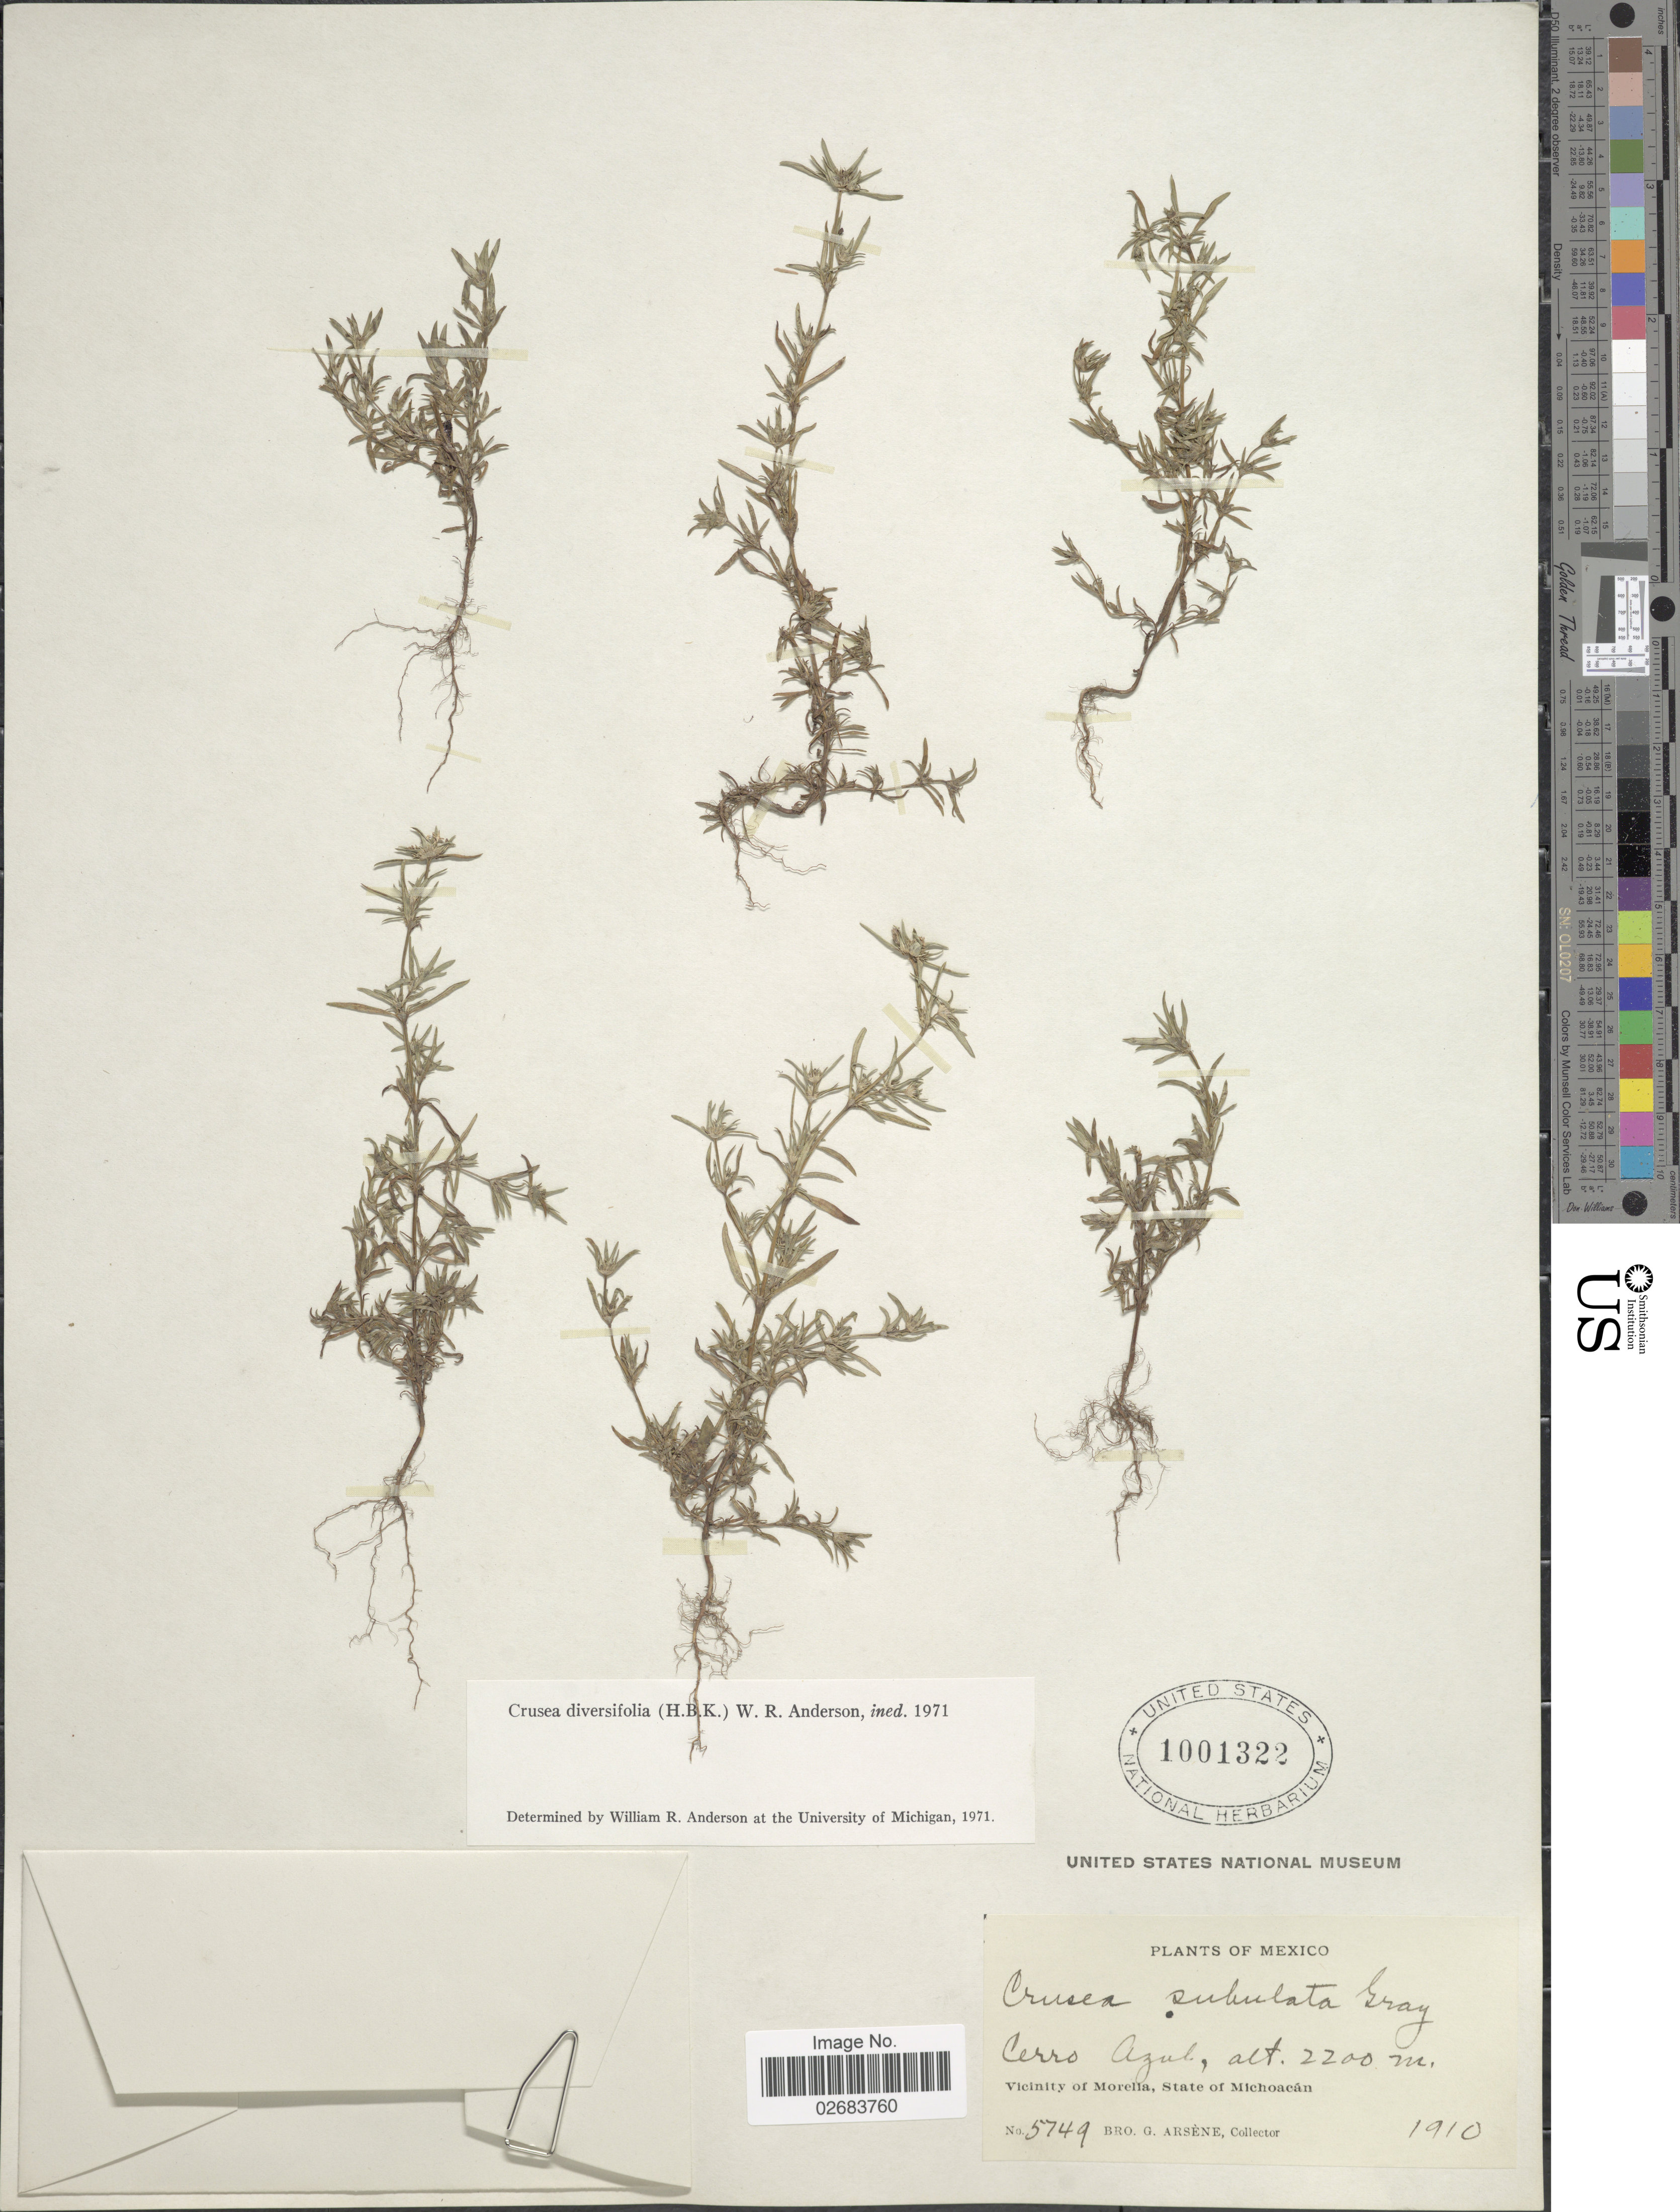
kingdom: Plantae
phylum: Tracheophyta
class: Magnoliopsida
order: Gentianales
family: Rubiaceae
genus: Crusea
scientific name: Crusea diversifolia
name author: (Kunth) W.R. Anderson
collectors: Bro. G. Arsène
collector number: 5749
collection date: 1910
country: Mexico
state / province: Michoacán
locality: Cerro Azul. Vicinity of Morelia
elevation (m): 2200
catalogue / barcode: US 1001322